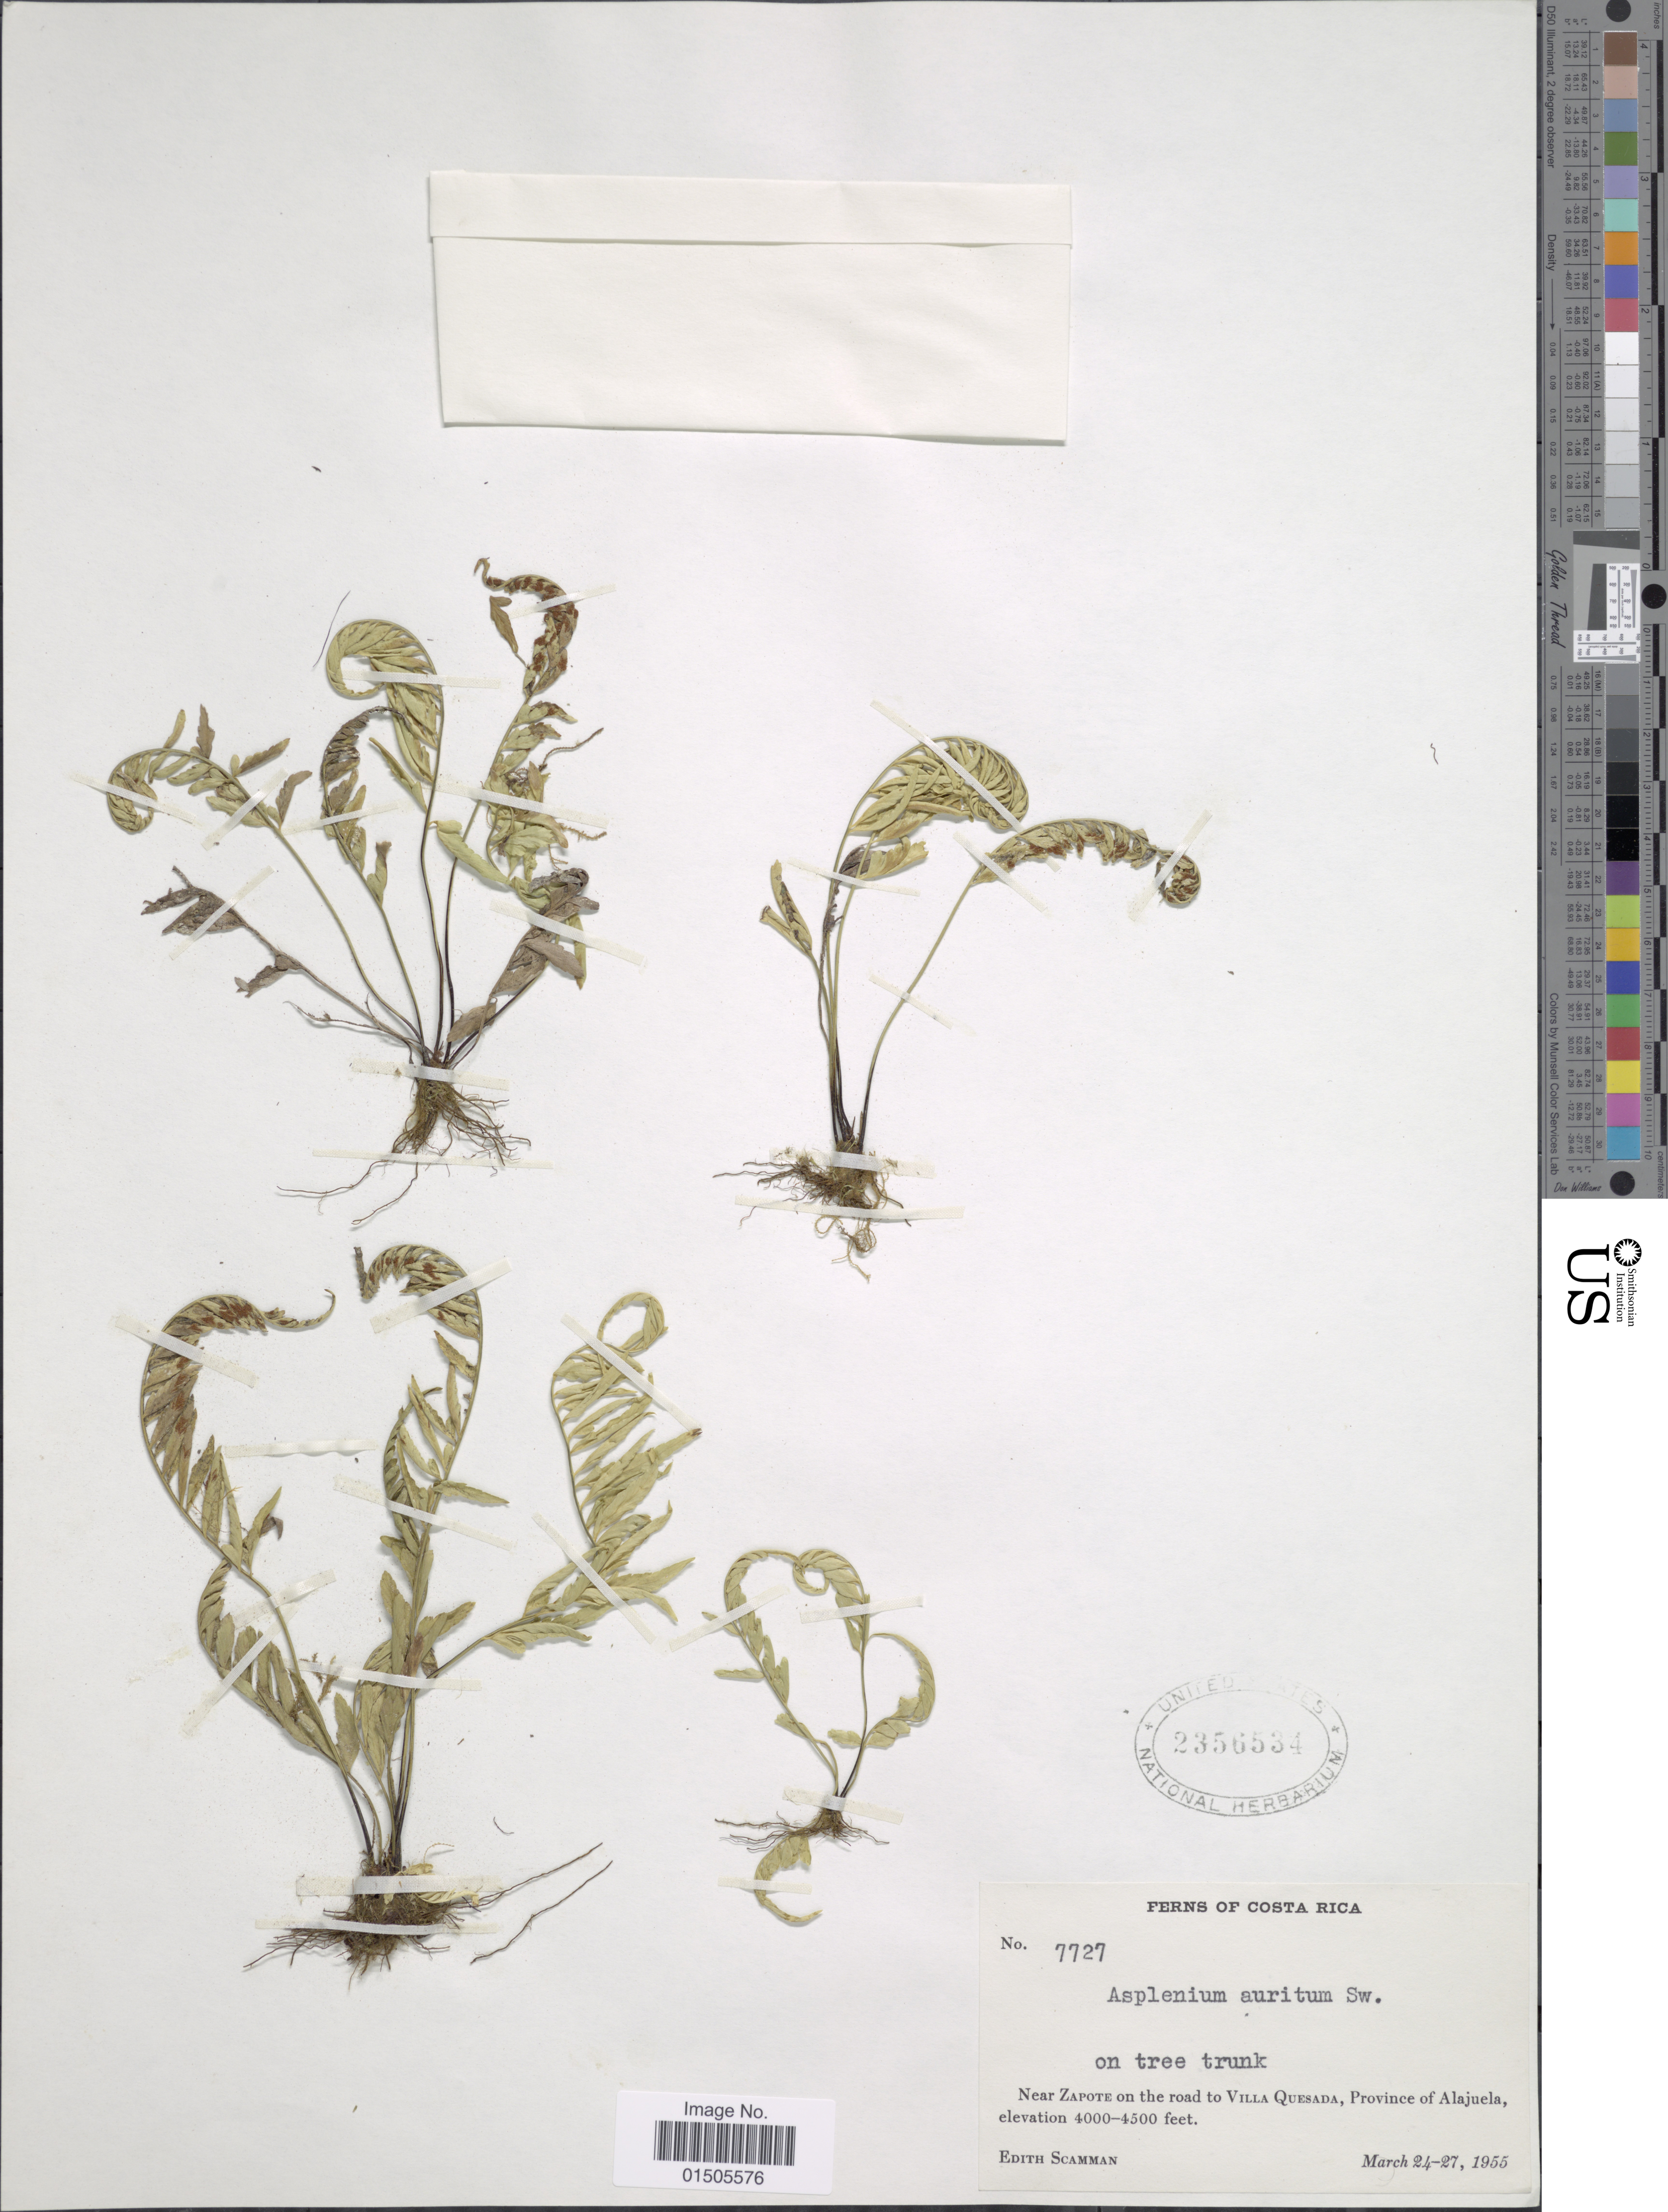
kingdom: Plantae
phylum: Tracheophyta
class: Polypodiopsida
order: Polypodiales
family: Aspleniaceae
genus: Asplenium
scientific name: Asplenium auritum var. bipinnatifidum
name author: Kunze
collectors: E. Scamman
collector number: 7727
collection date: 1955-03-24/1955-03-27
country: Costa Rica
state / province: Alajuela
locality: Near Zapote on the road to Villa Quesada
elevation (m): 1219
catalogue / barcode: US 2356534